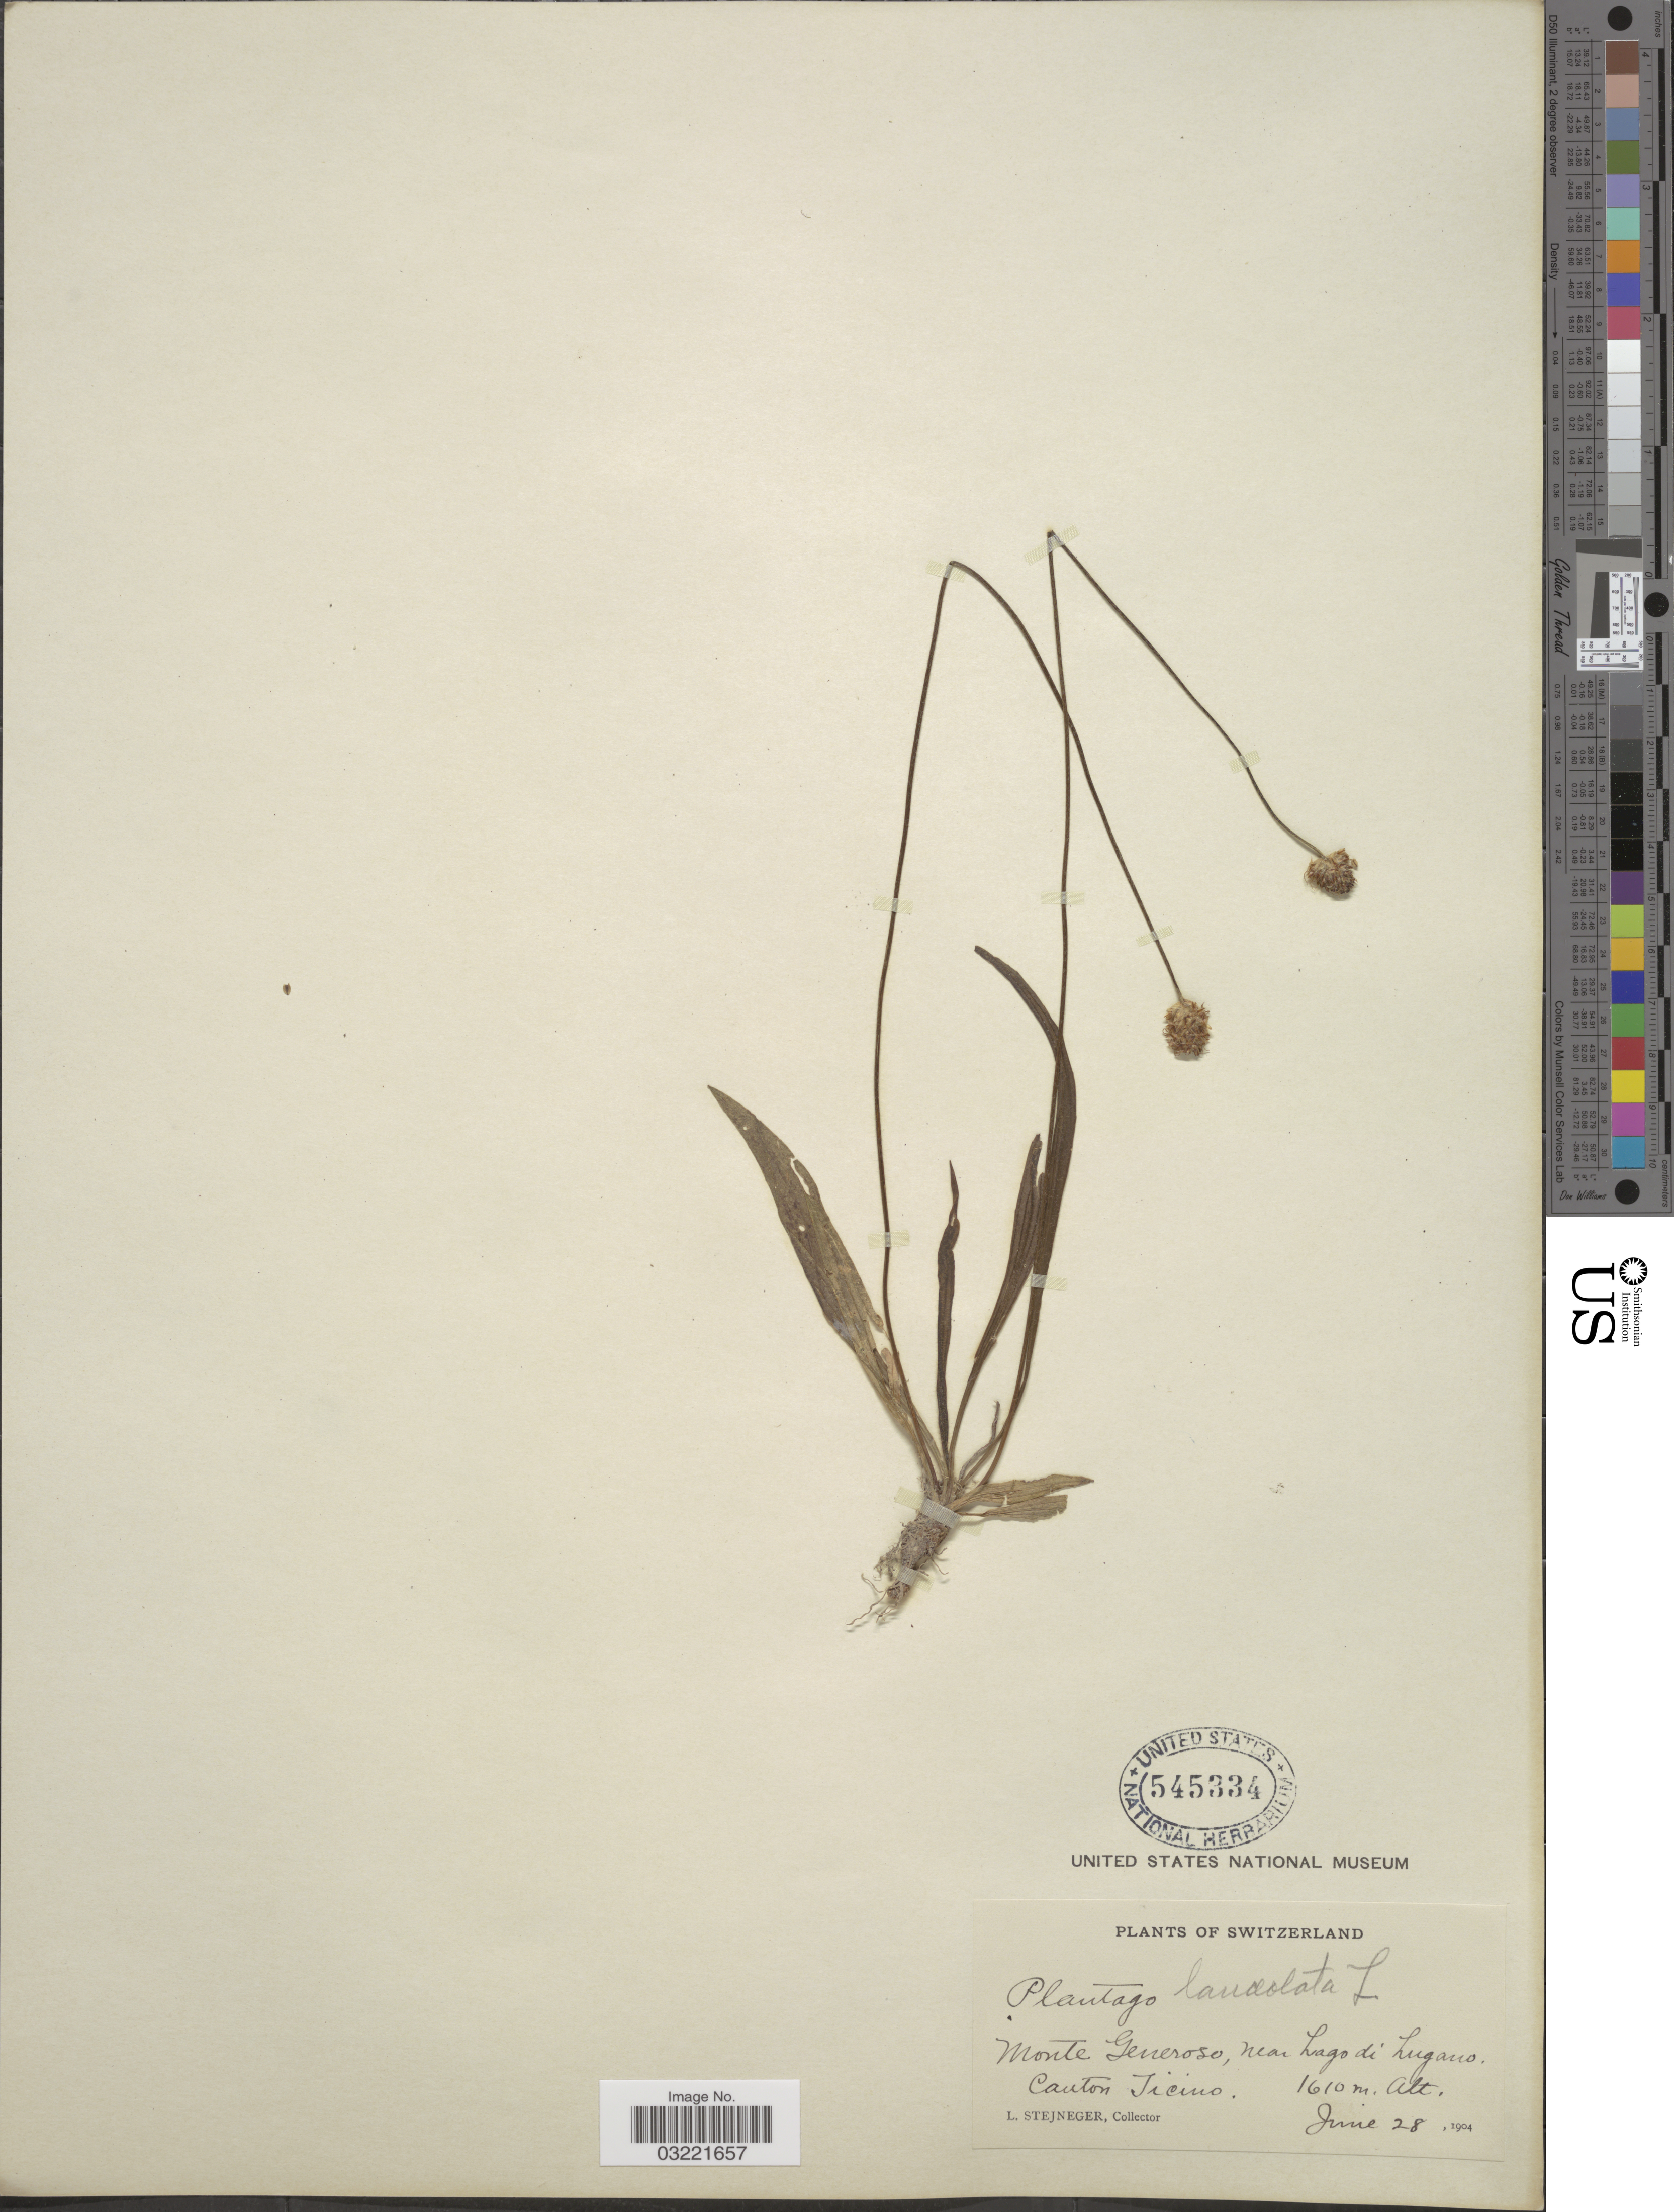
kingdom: Plantae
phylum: Tracheophyta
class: Magnoliopsida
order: Lamiales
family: Plantaginaceae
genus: Plantago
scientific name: Plantago lanceolata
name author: L.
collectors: L. Steijneger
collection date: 1904-06-28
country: Switzerland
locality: Monte Generoso, near Lago di Lugano, Canton Ticino.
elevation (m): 1610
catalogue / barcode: US 545334